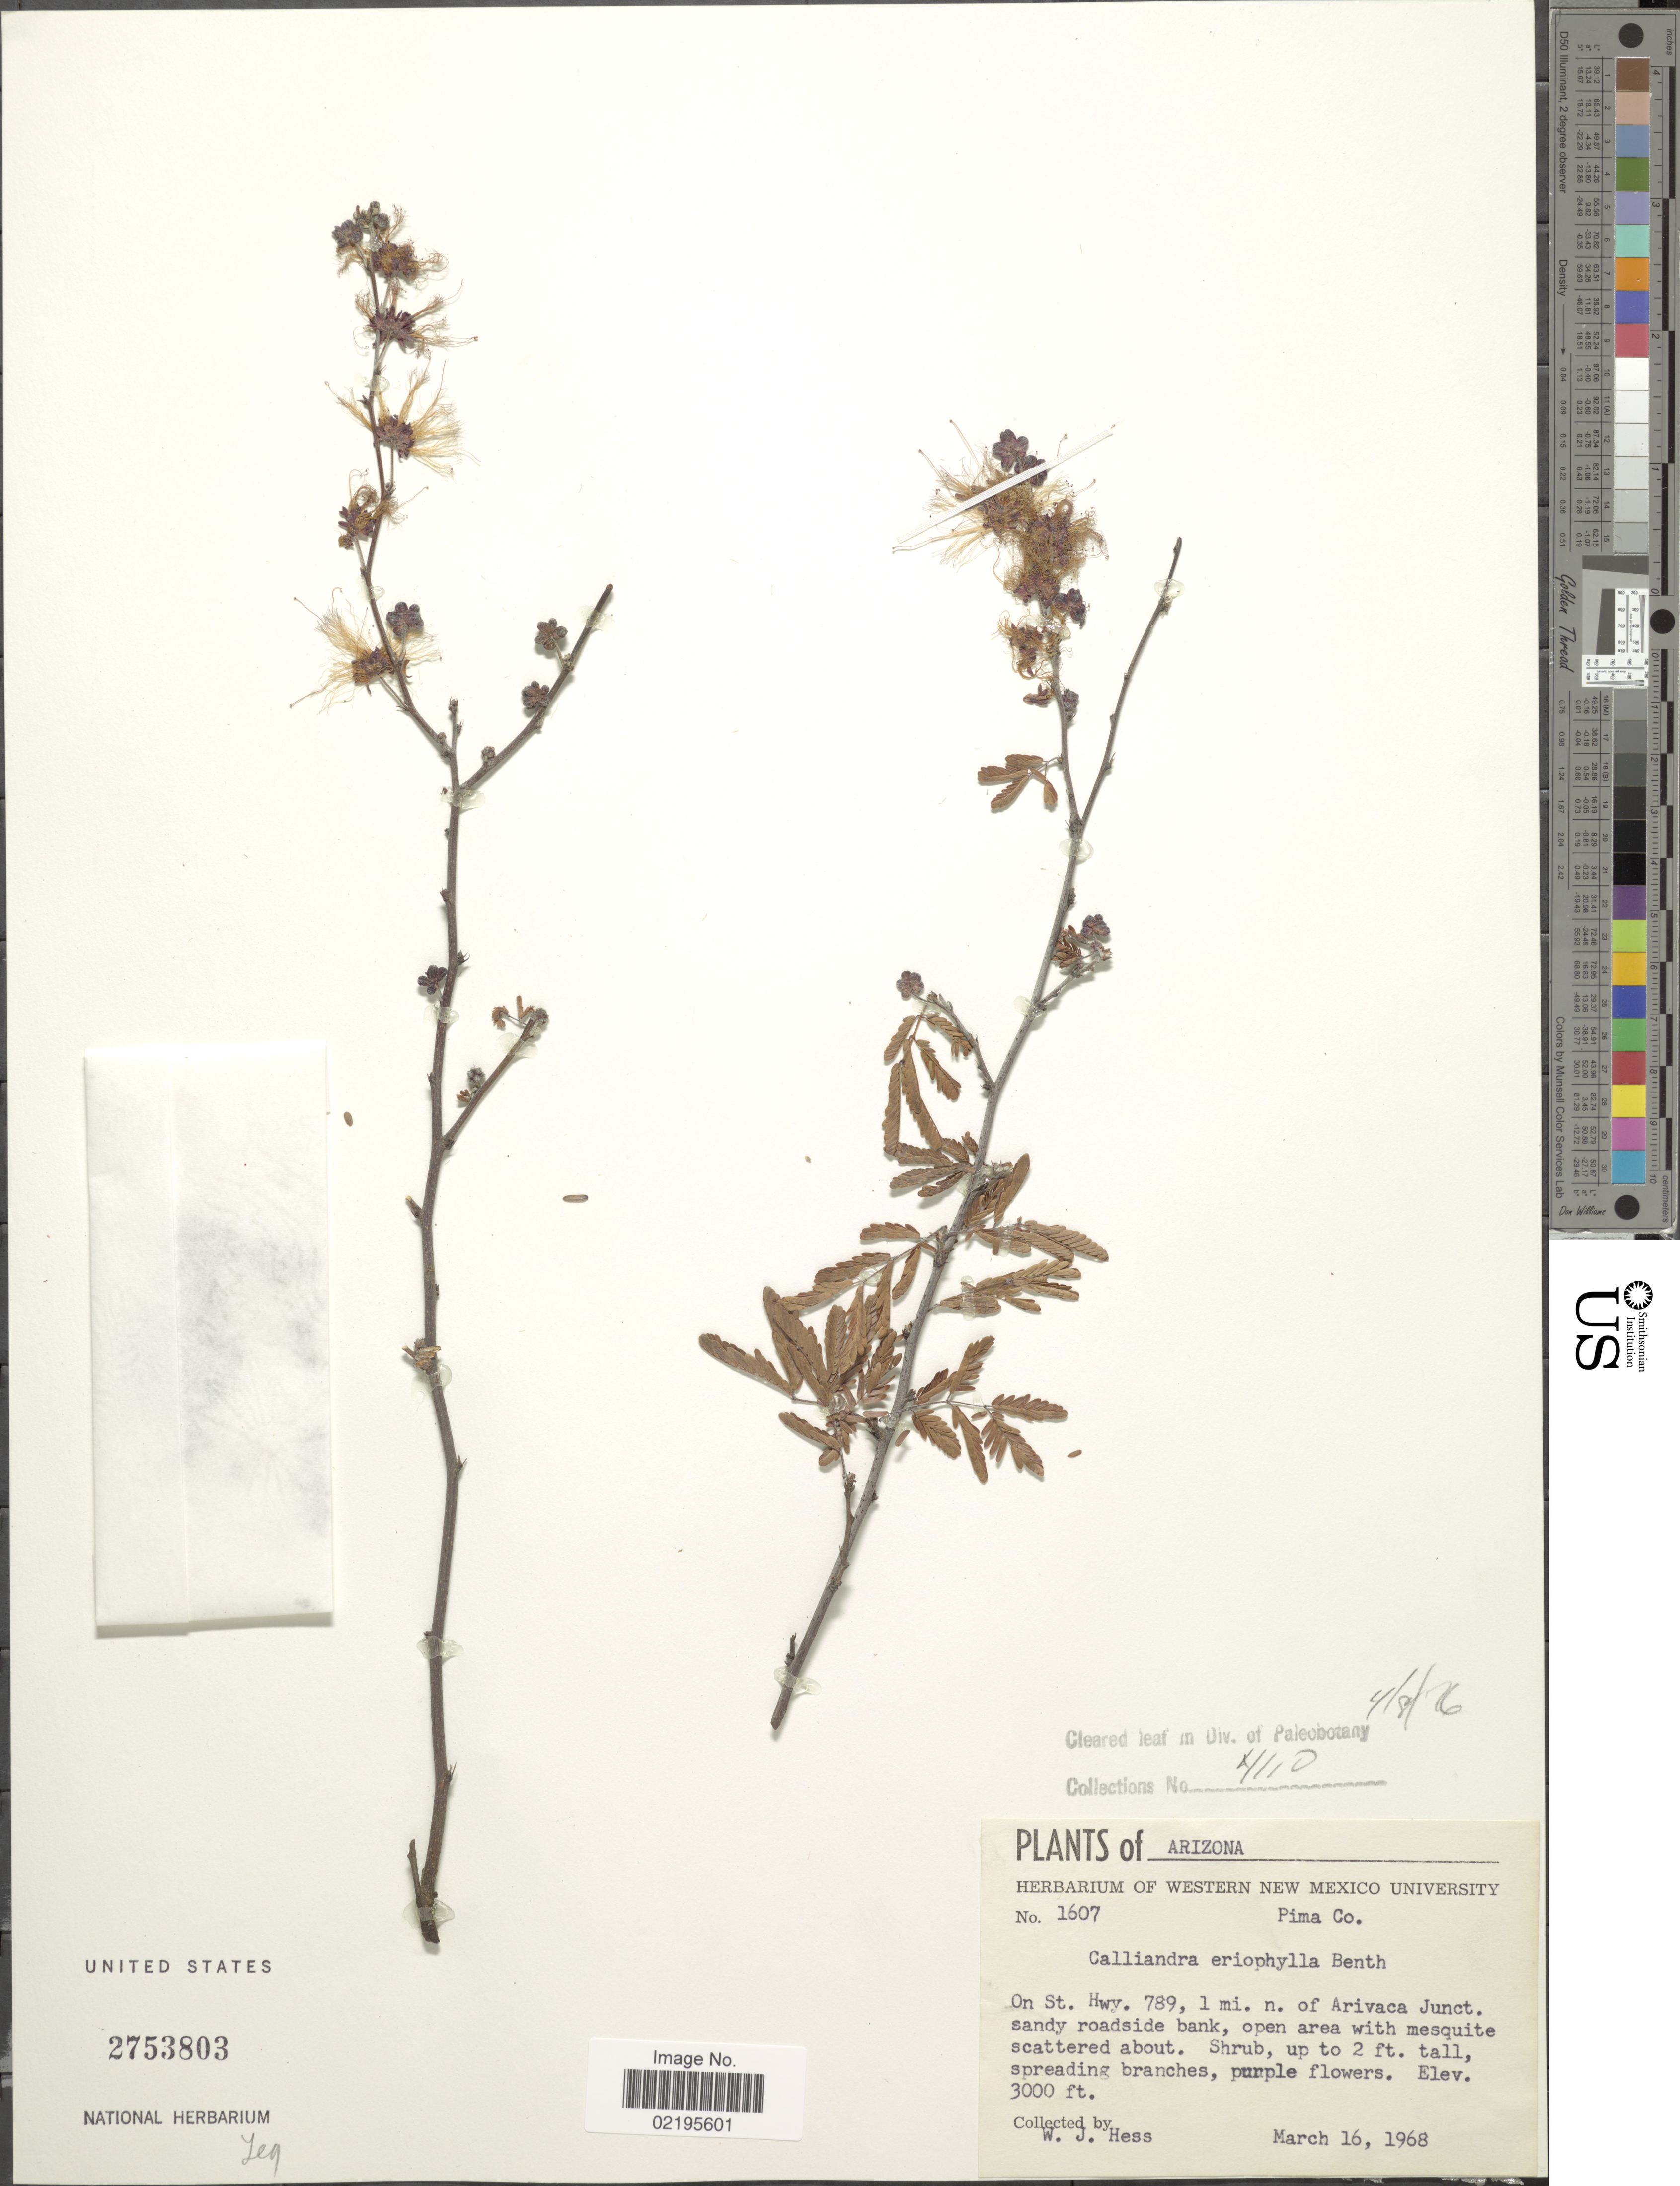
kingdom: Plantae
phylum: Tracheophyta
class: Magnoliopsida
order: Fabales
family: Fabaceae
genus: Calliandra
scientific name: Calliandra eriophylla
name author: Benth.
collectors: W. Hess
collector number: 1607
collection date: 1968-03-16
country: United States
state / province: Arizona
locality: On St. Hwy. 789, 1 mi. n. of Arivaca junct.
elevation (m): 914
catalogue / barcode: US 2753803